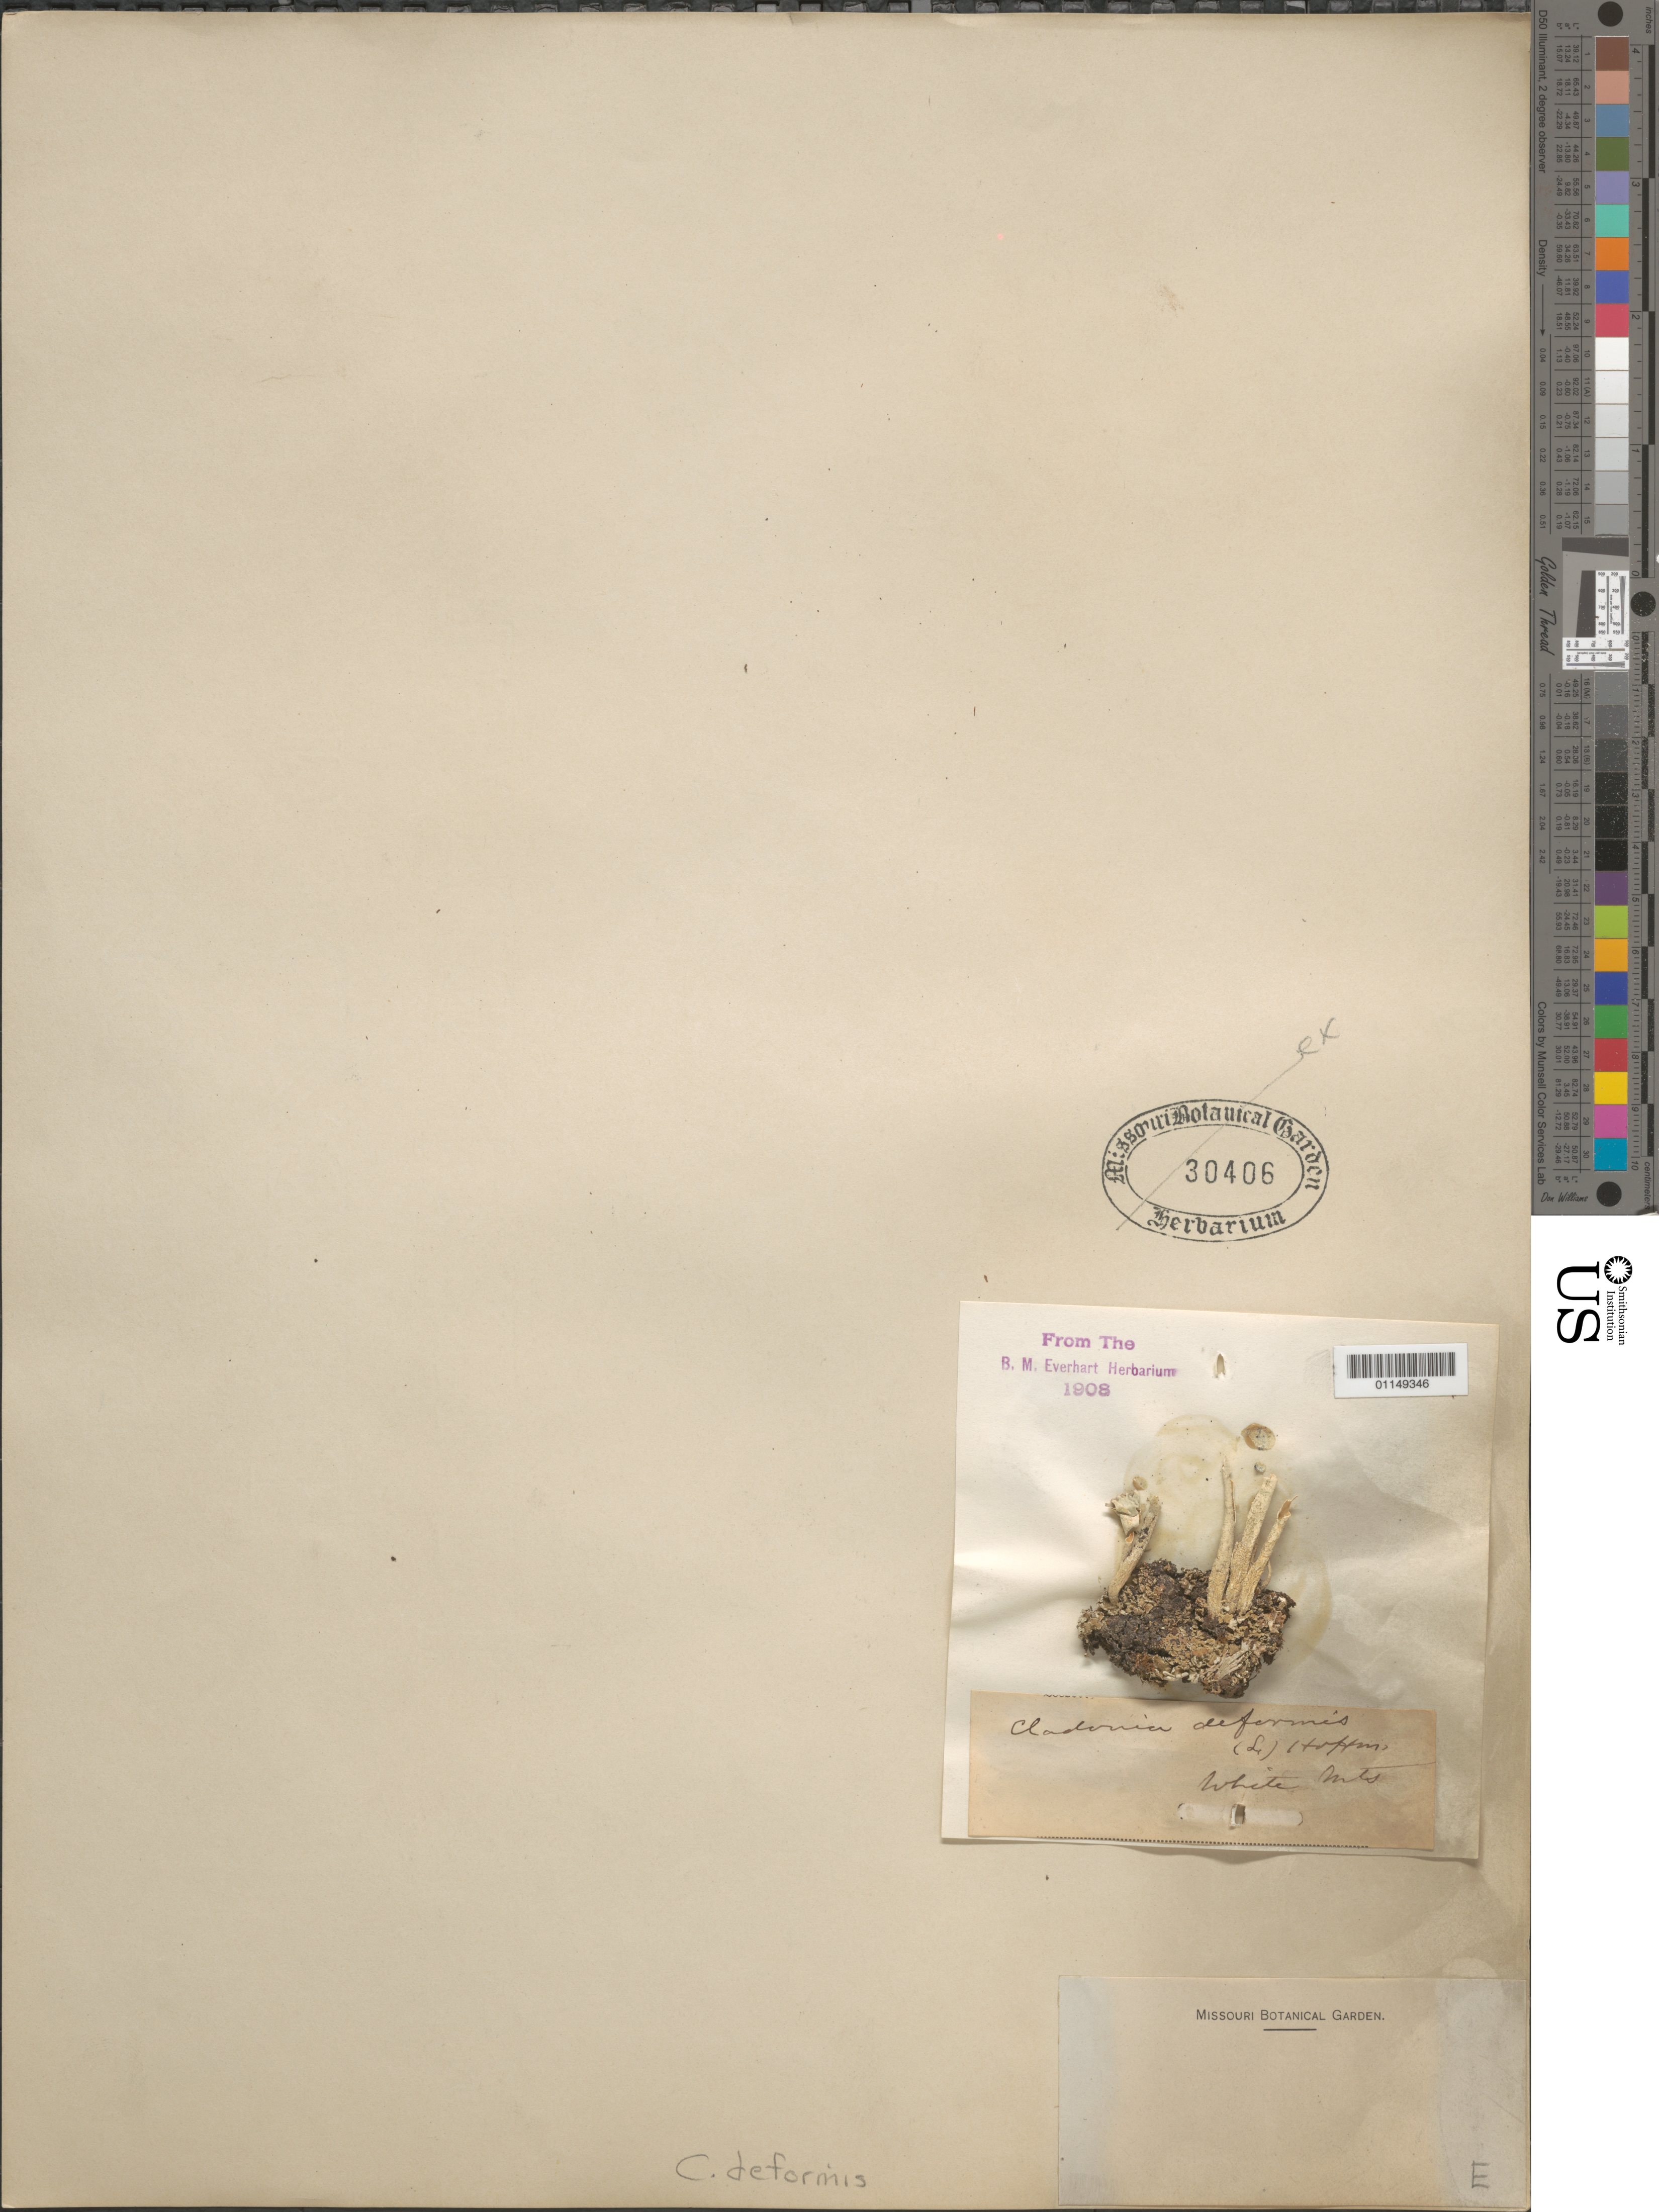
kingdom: Fungi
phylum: Ascomycota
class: Lecanoromycetes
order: Lecanorales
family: Cladoniaceae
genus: Cladonia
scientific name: Cladonia deformis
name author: Hoffm.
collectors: ex herb. B.M. Everhart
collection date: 1908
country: United States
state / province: New Hampshire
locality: White Mountains